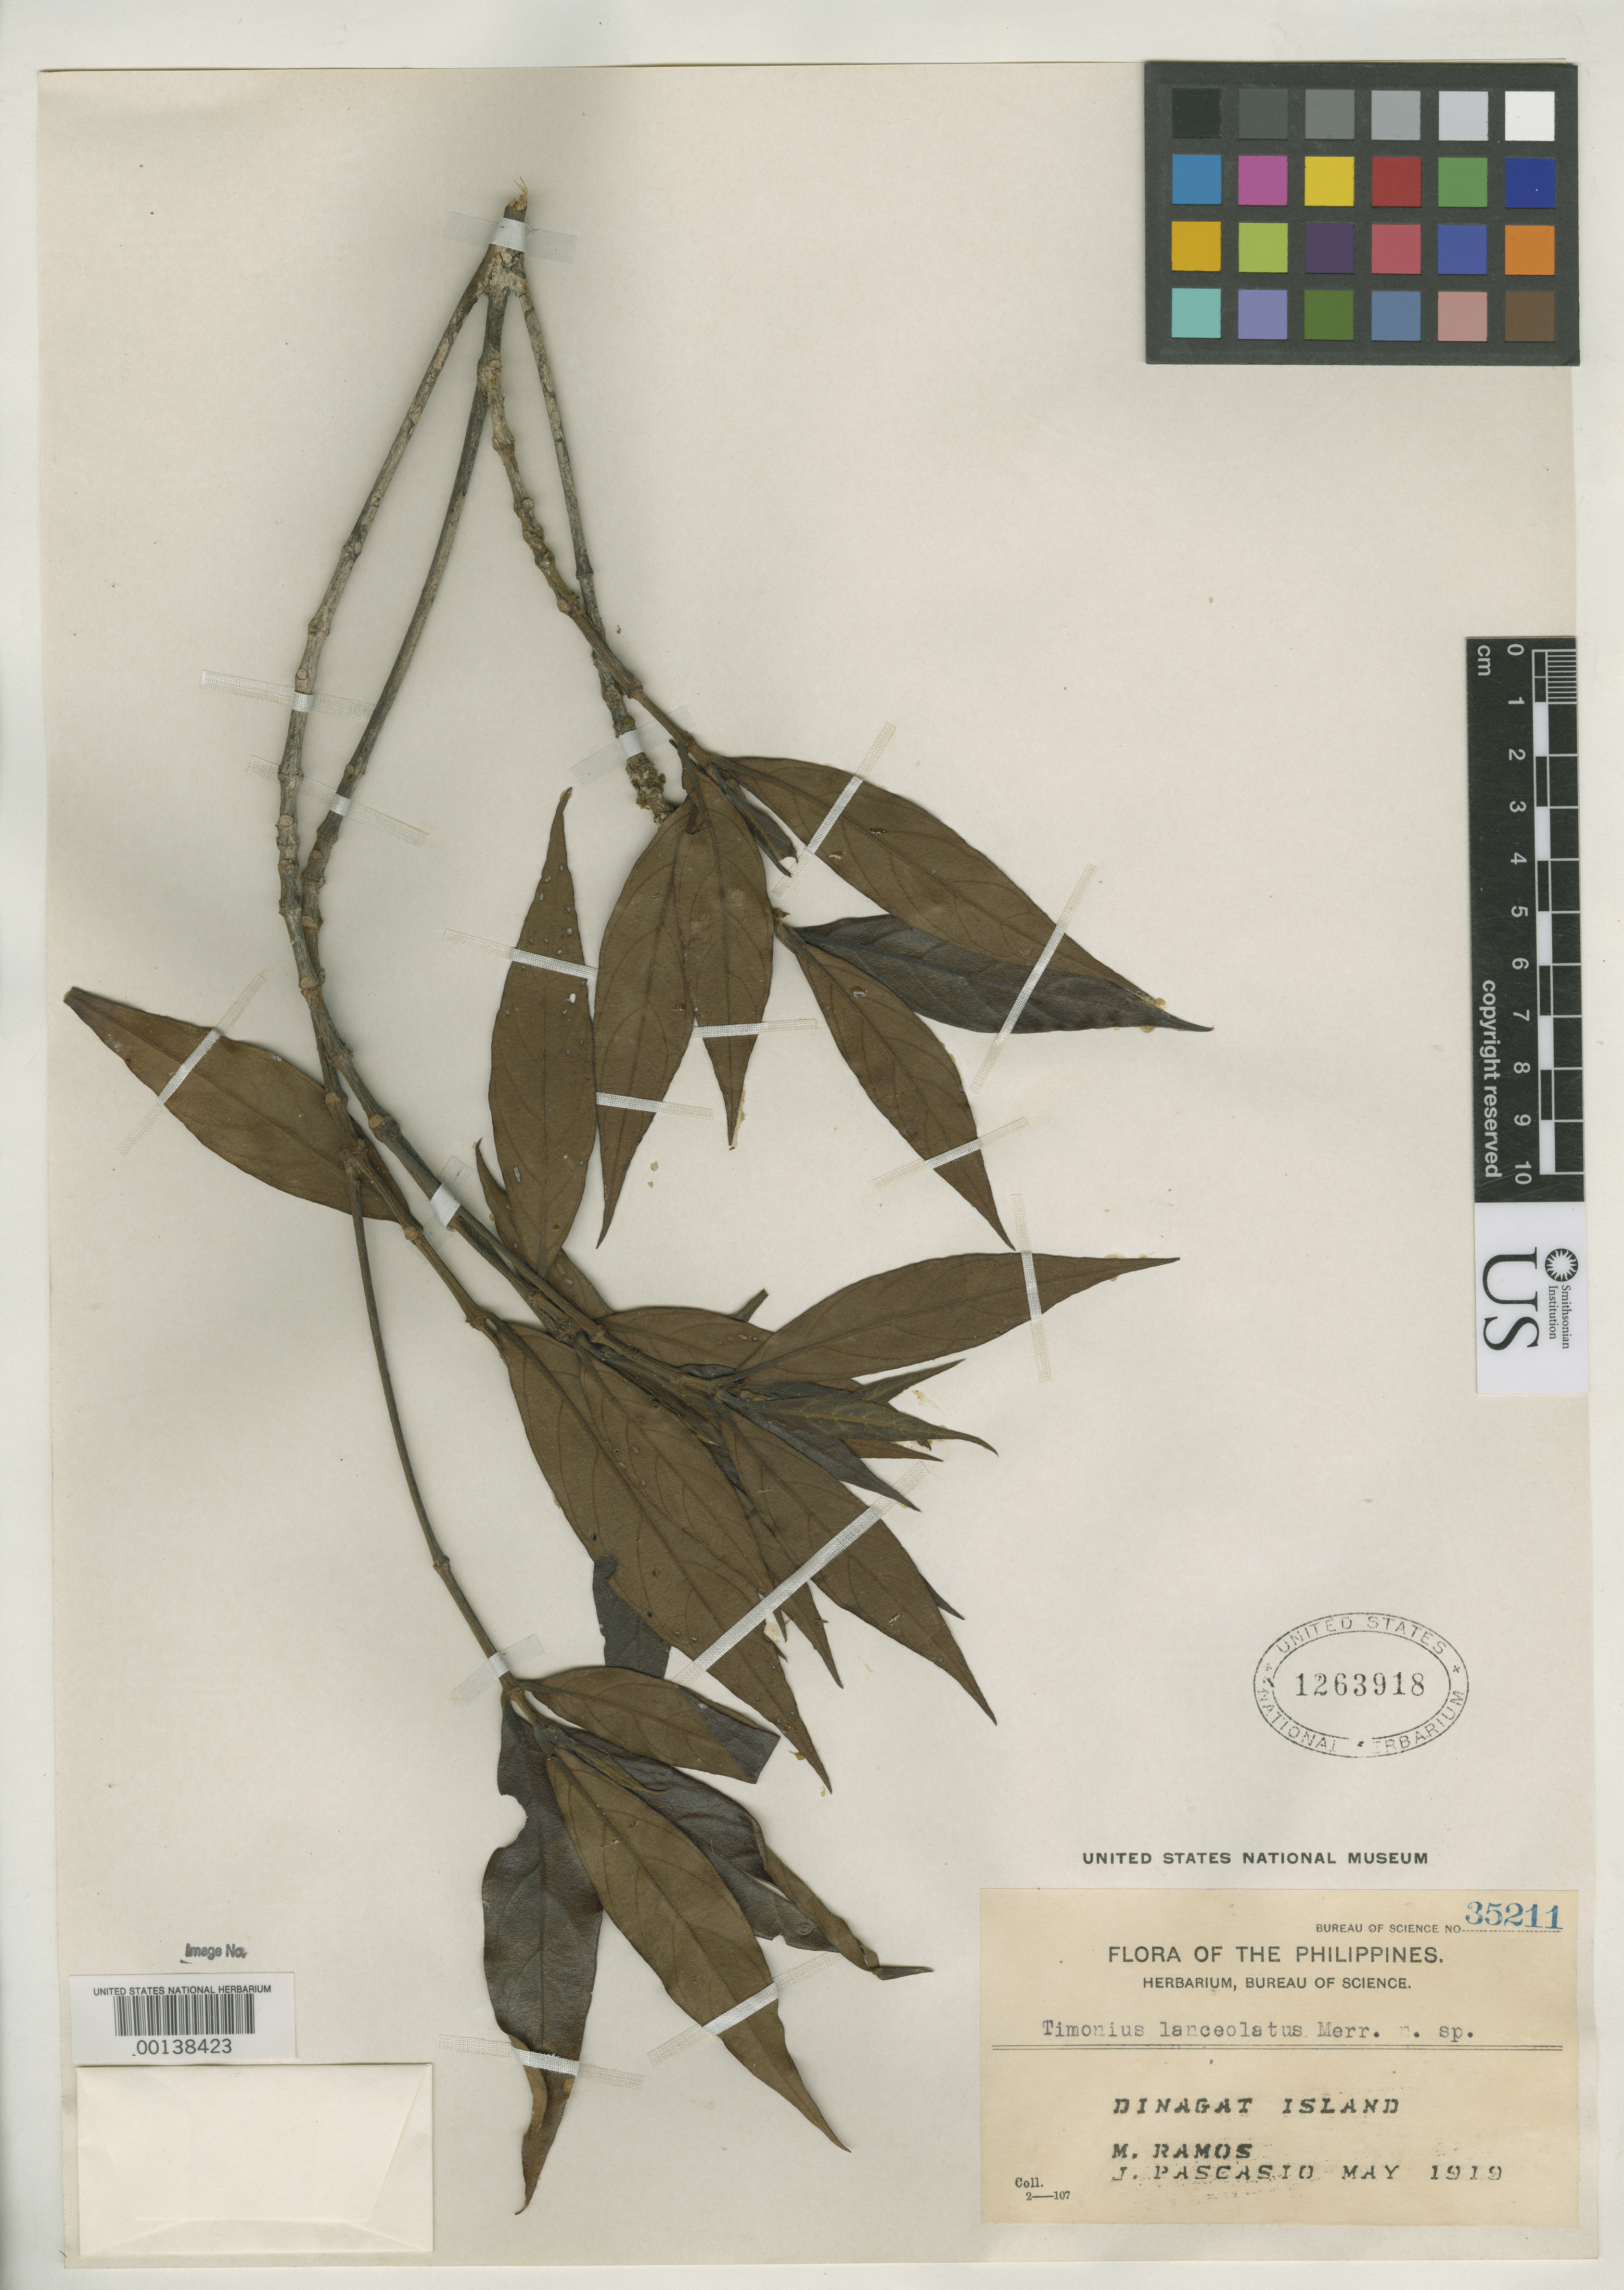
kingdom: Plantae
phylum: Tracheophyta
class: Magnoliopsida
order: Gentianales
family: Rubiaceae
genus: Timonius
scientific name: Timonius lanceolatus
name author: Merr.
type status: Isotype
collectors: M. Ramos & J. Pascasio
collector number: Bur. Sci. 35211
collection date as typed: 12 May 1919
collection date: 1919-05-12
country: Philippines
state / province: Caraga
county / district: Surigao del Norte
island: Dinagat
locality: At low altitudes.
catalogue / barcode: US 1263918